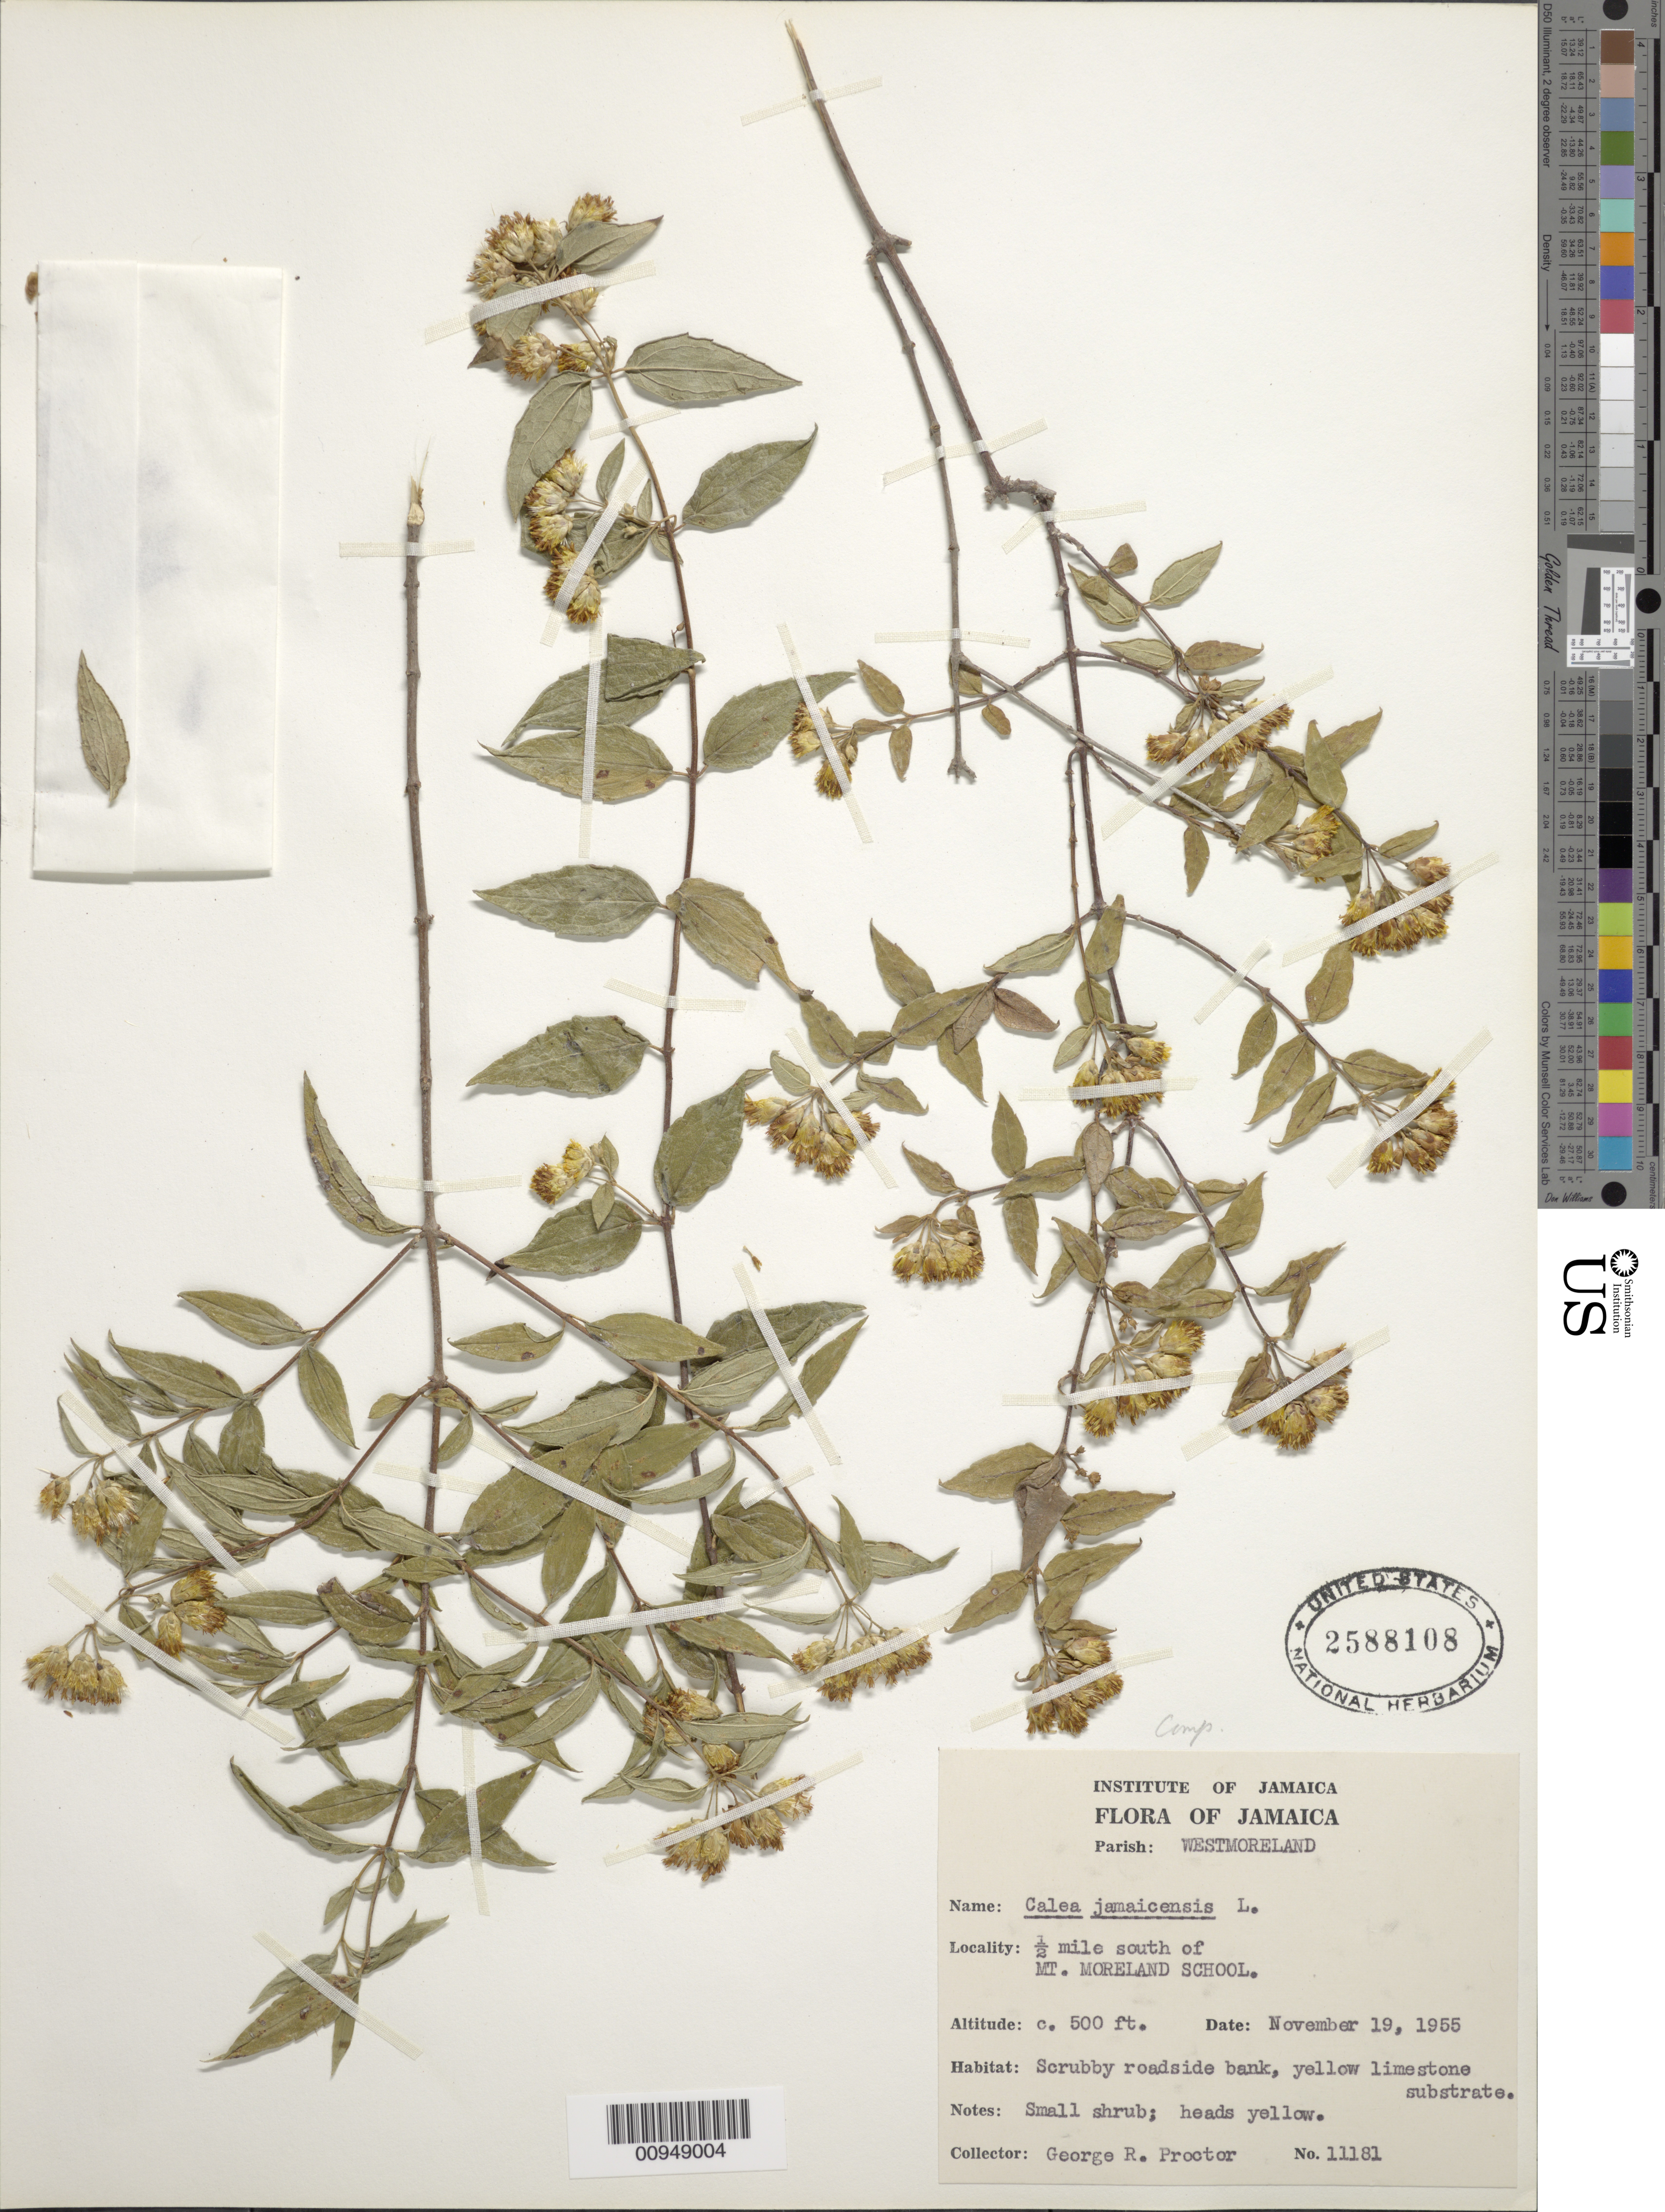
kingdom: Plantae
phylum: Tracheophyta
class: Magnoliopsida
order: Asterales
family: Asteraceae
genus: Calea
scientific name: Calea jamaicensis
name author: (L.) L.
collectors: G. R. Proctor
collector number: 11181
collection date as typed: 19 Nov 1955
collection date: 1955-11-19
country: Jamaica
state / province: Westmoreland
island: Jamaica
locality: Roadside bank, 1/2 mi S of Mt. Moreland School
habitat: Scrubby roadside bank, yellow limestone substrate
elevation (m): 152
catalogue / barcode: US 2588108